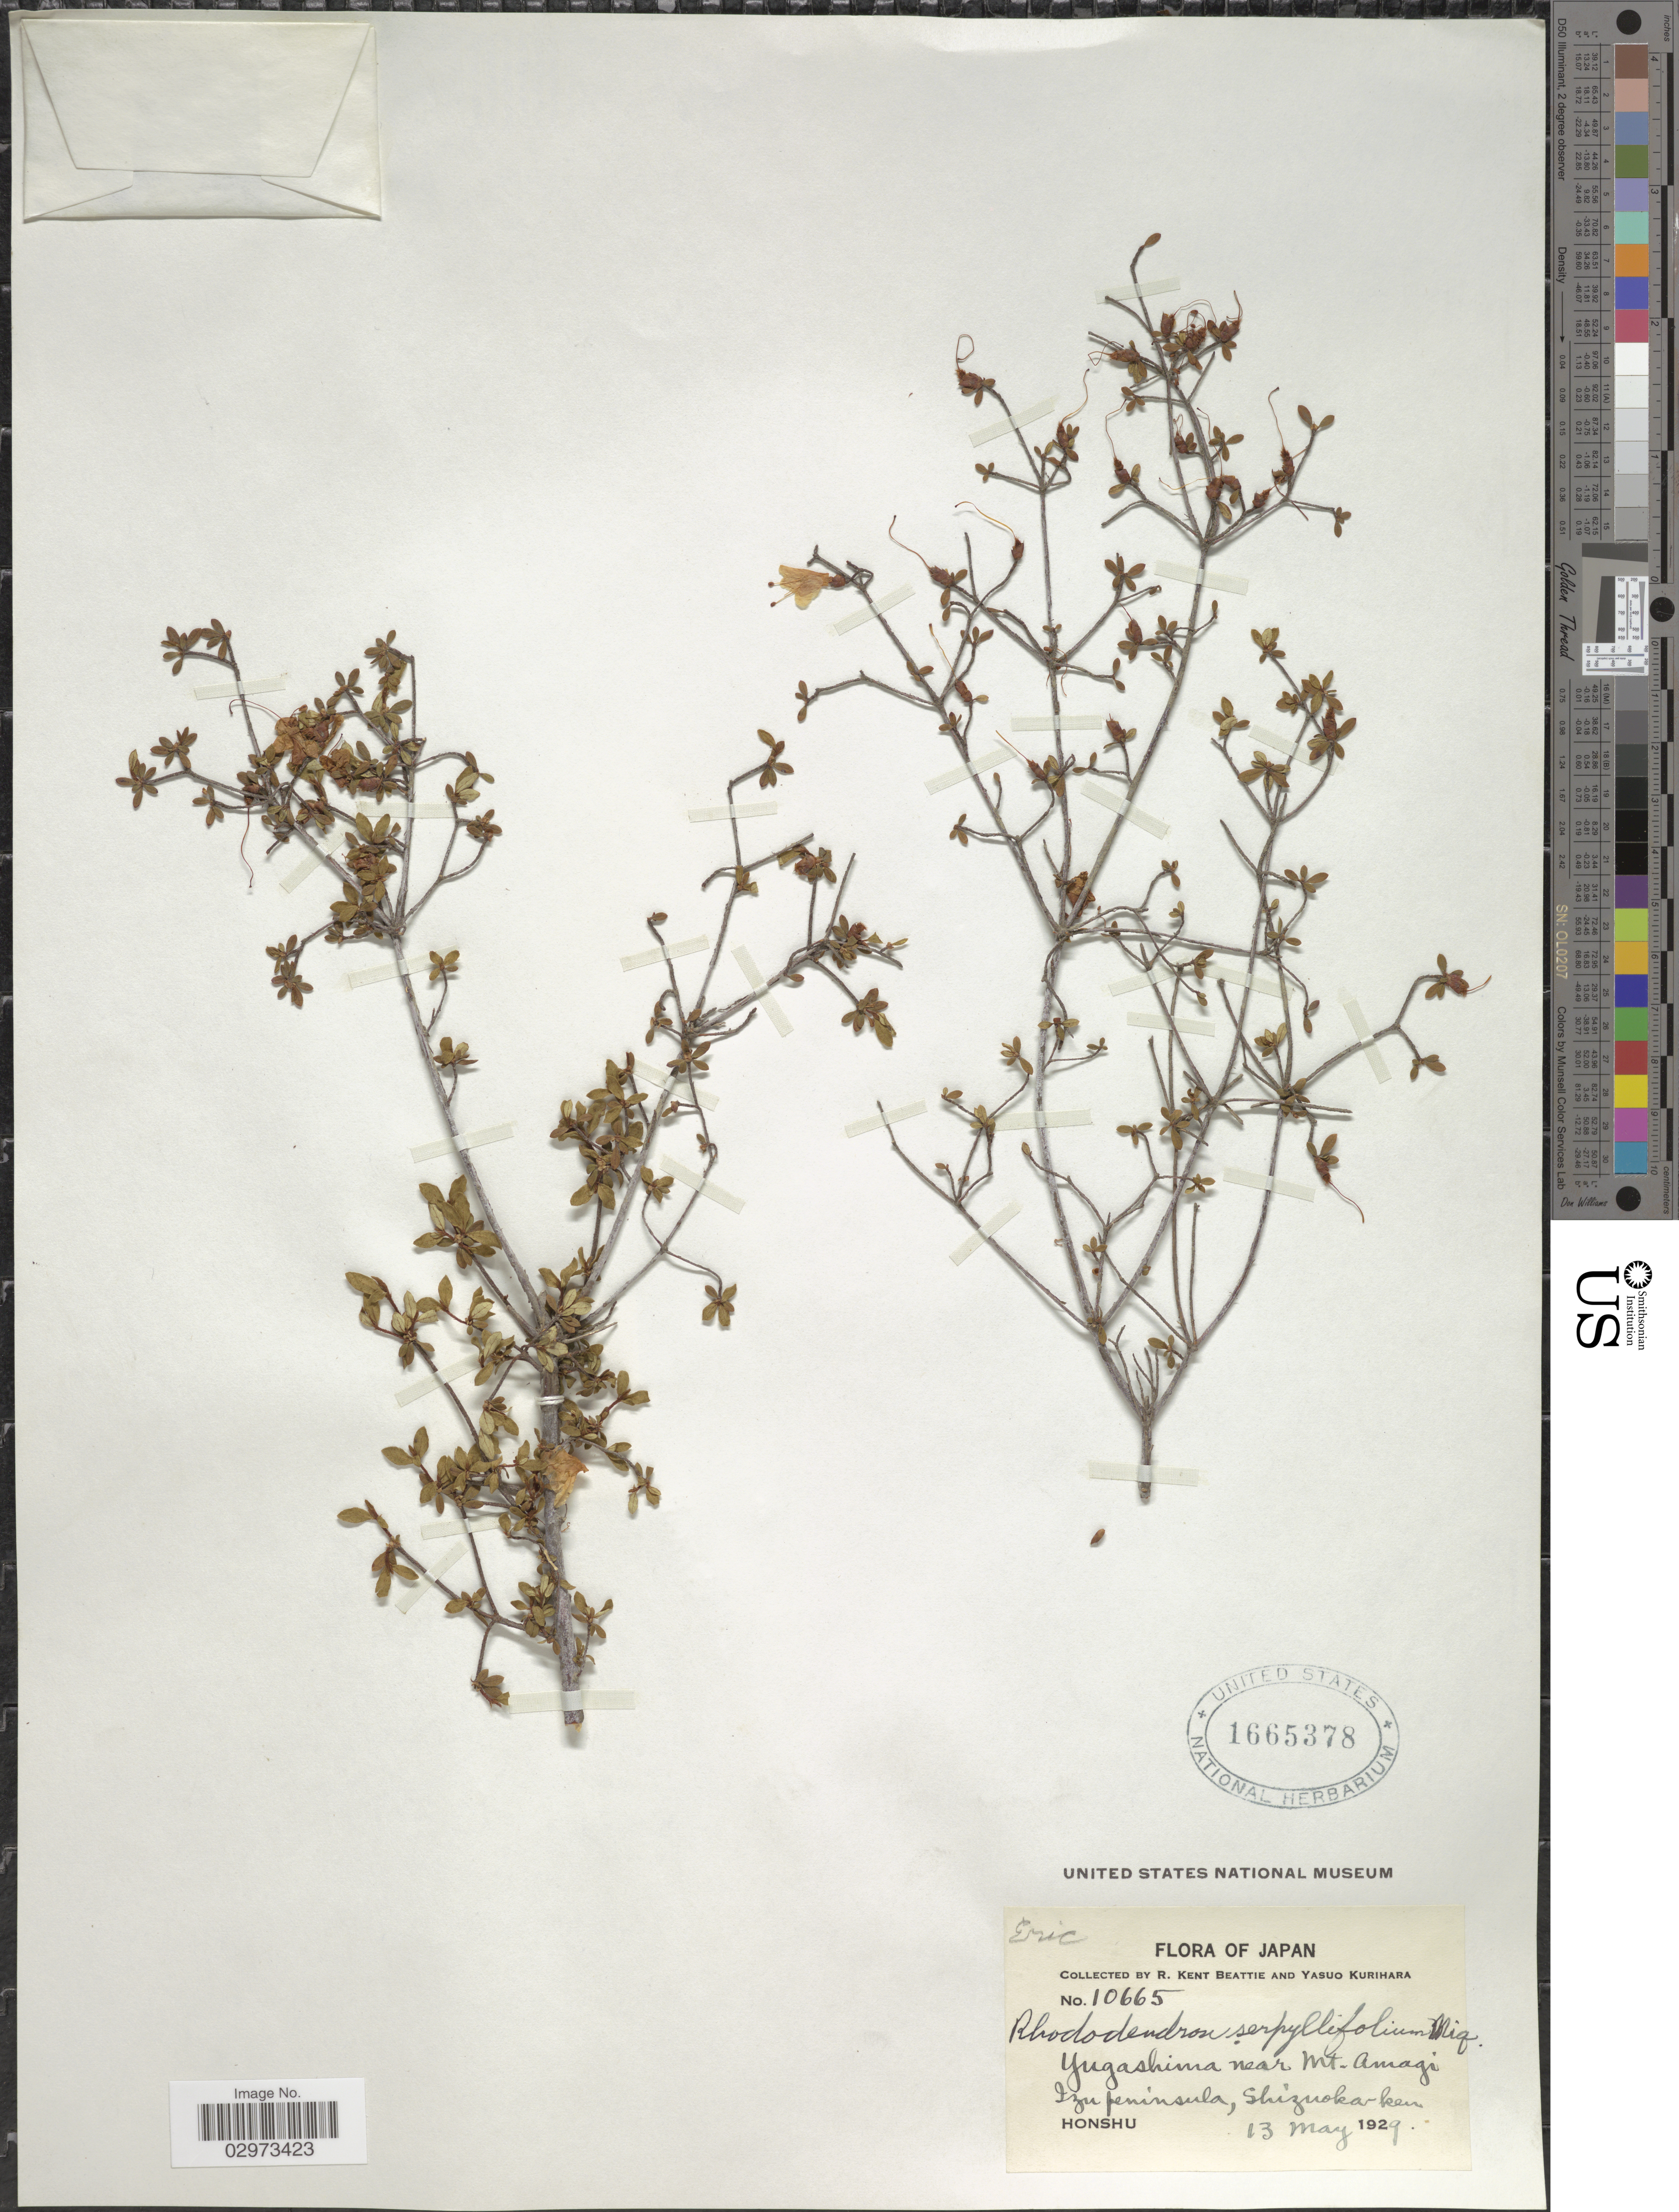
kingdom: Plantae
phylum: Tracheophyta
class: Magnoliopsida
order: Ericales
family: Ericaceae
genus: Rhododendron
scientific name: Rhododendron serpyllifolium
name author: Miq.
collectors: R. K. Beattie & Y. Kurihara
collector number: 10665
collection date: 1929-05-13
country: Japan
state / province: Sizuoka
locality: Yugashima near Mt. Amagi. Izupeninsula, Shizuoka-ken. Honshu.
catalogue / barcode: US 1665378